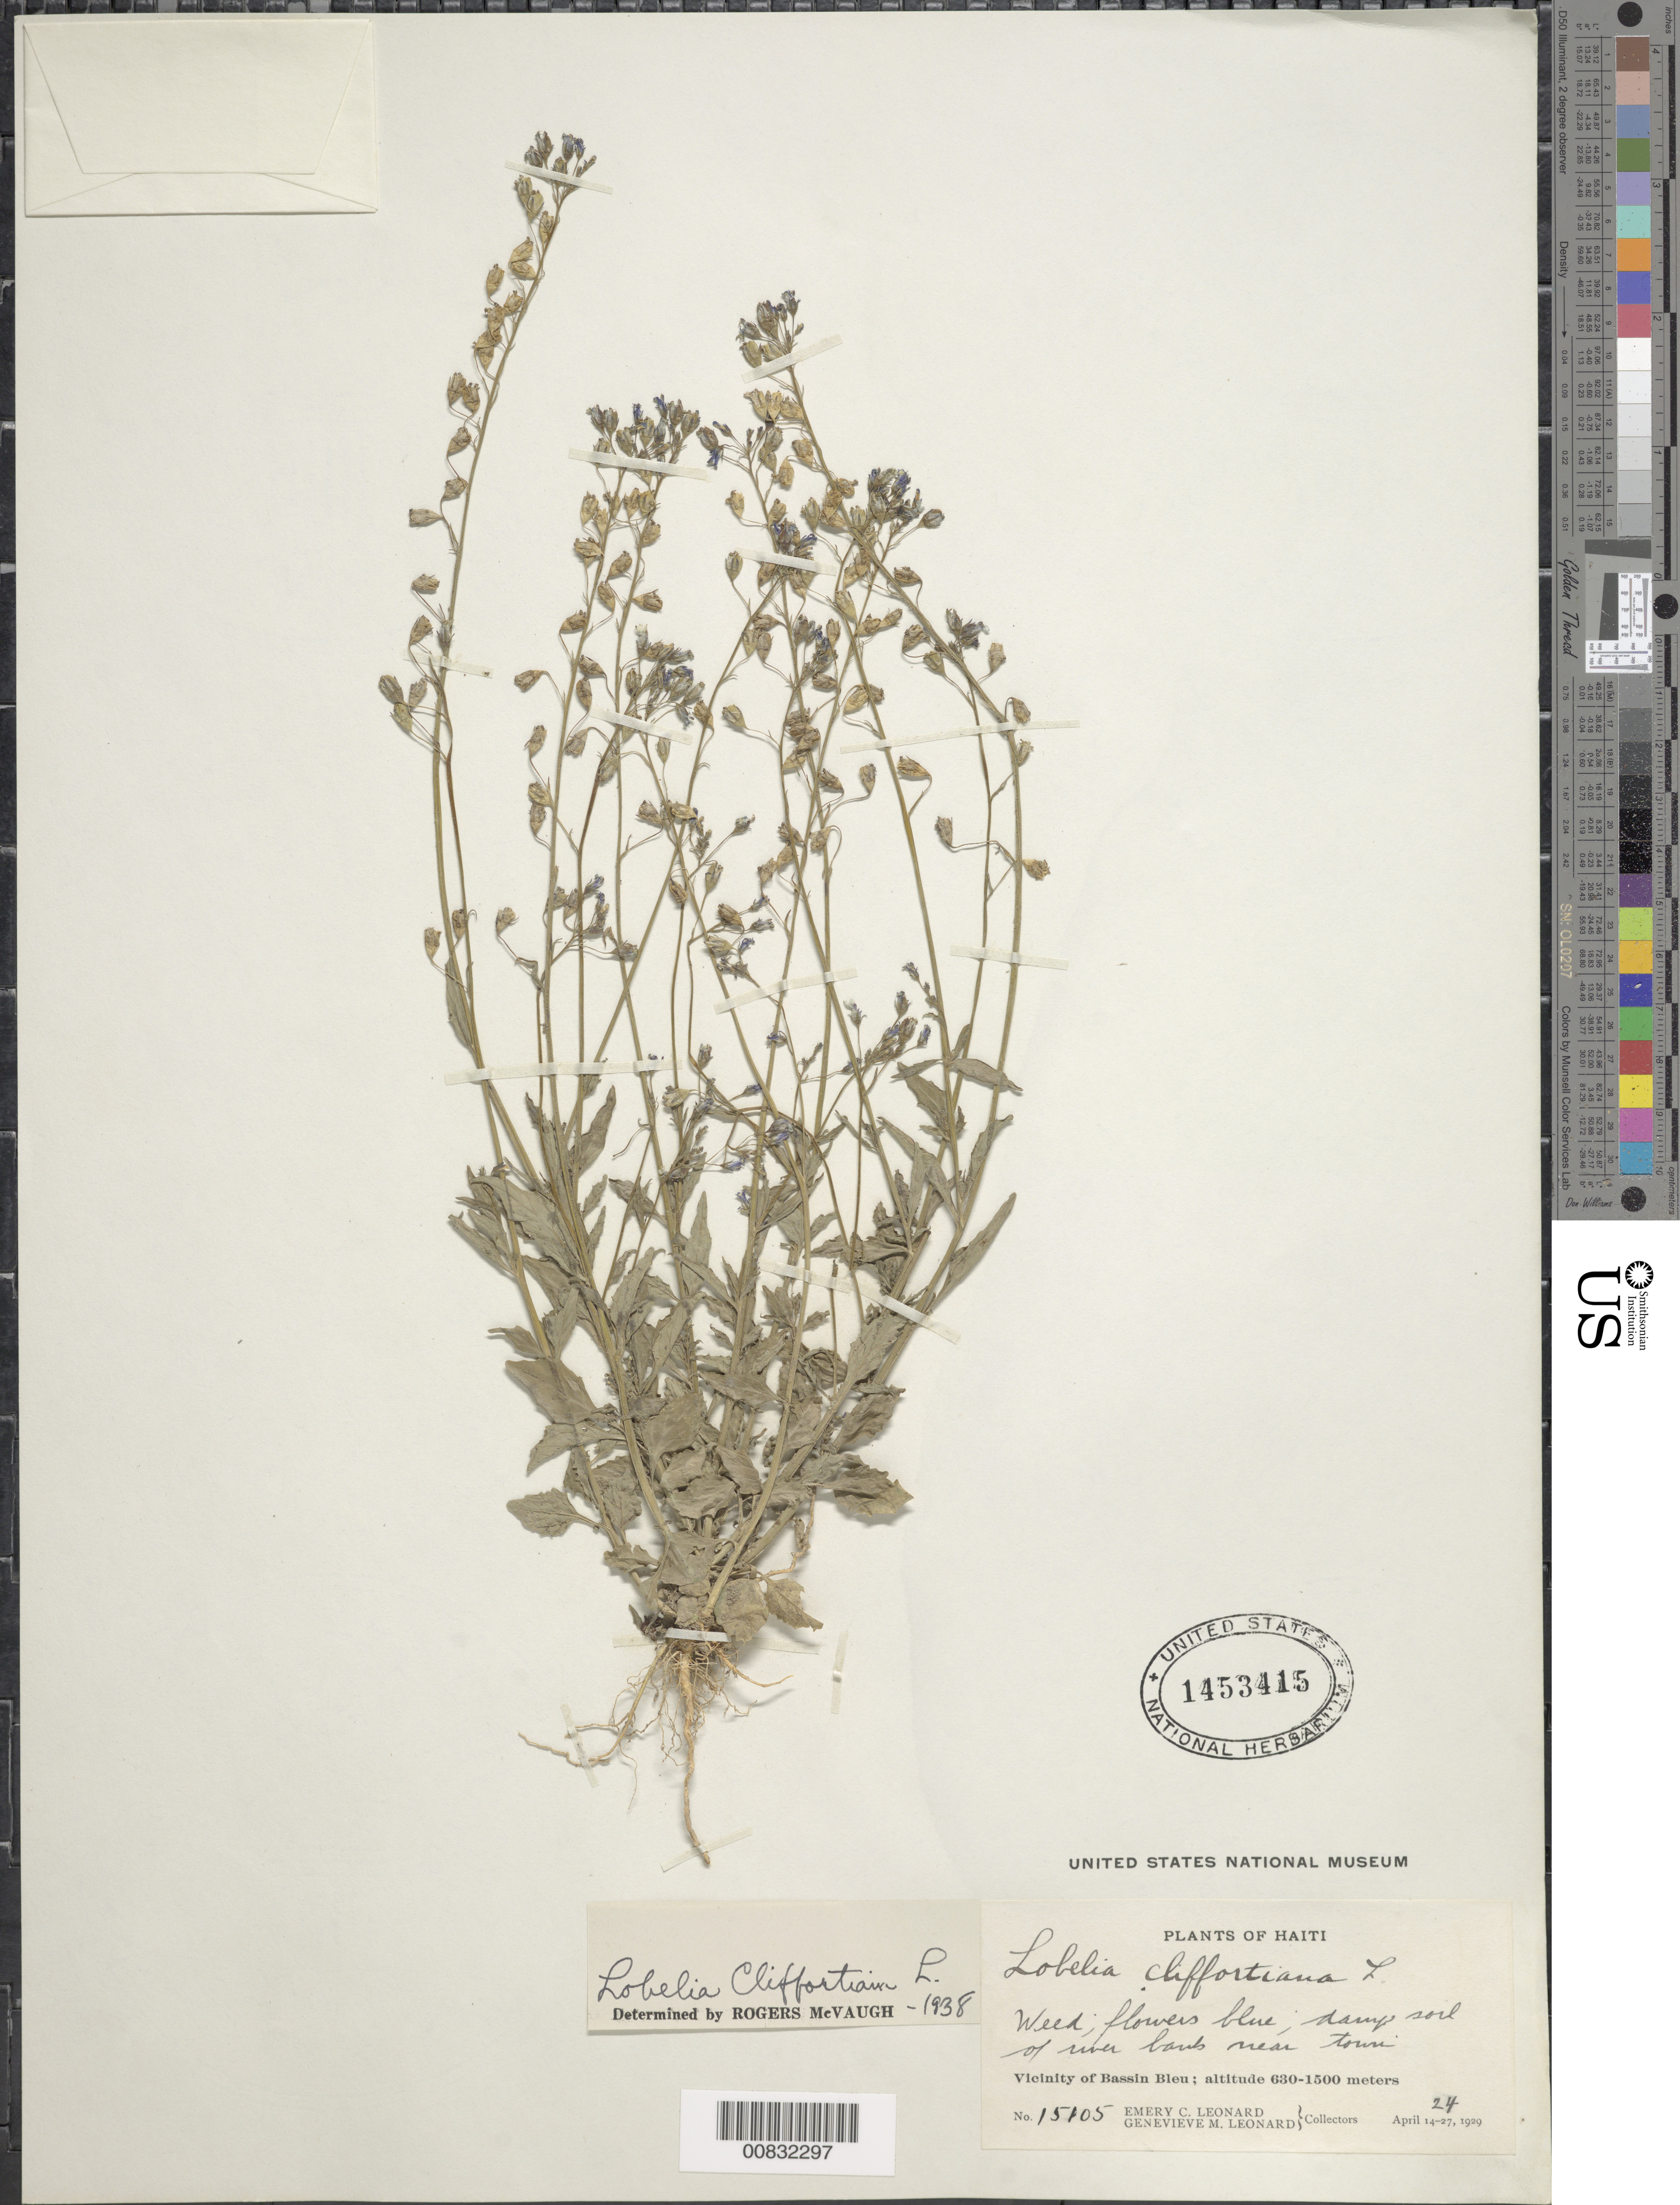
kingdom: Plantae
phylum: Tracheophyta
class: Magnoliopsida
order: Asterales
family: Campanulaceae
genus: Lobelia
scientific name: Lobelia cliffortiana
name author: L.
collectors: E. C. Leonard & G. M. Leonard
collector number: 15105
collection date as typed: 24 Apr 1929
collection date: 1929-04-24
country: Haiti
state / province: Nord-Ouest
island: Hispaniola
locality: Vicinity of Bassin Bleu, near town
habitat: Damp soil of river bank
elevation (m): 630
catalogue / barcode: US 1453415